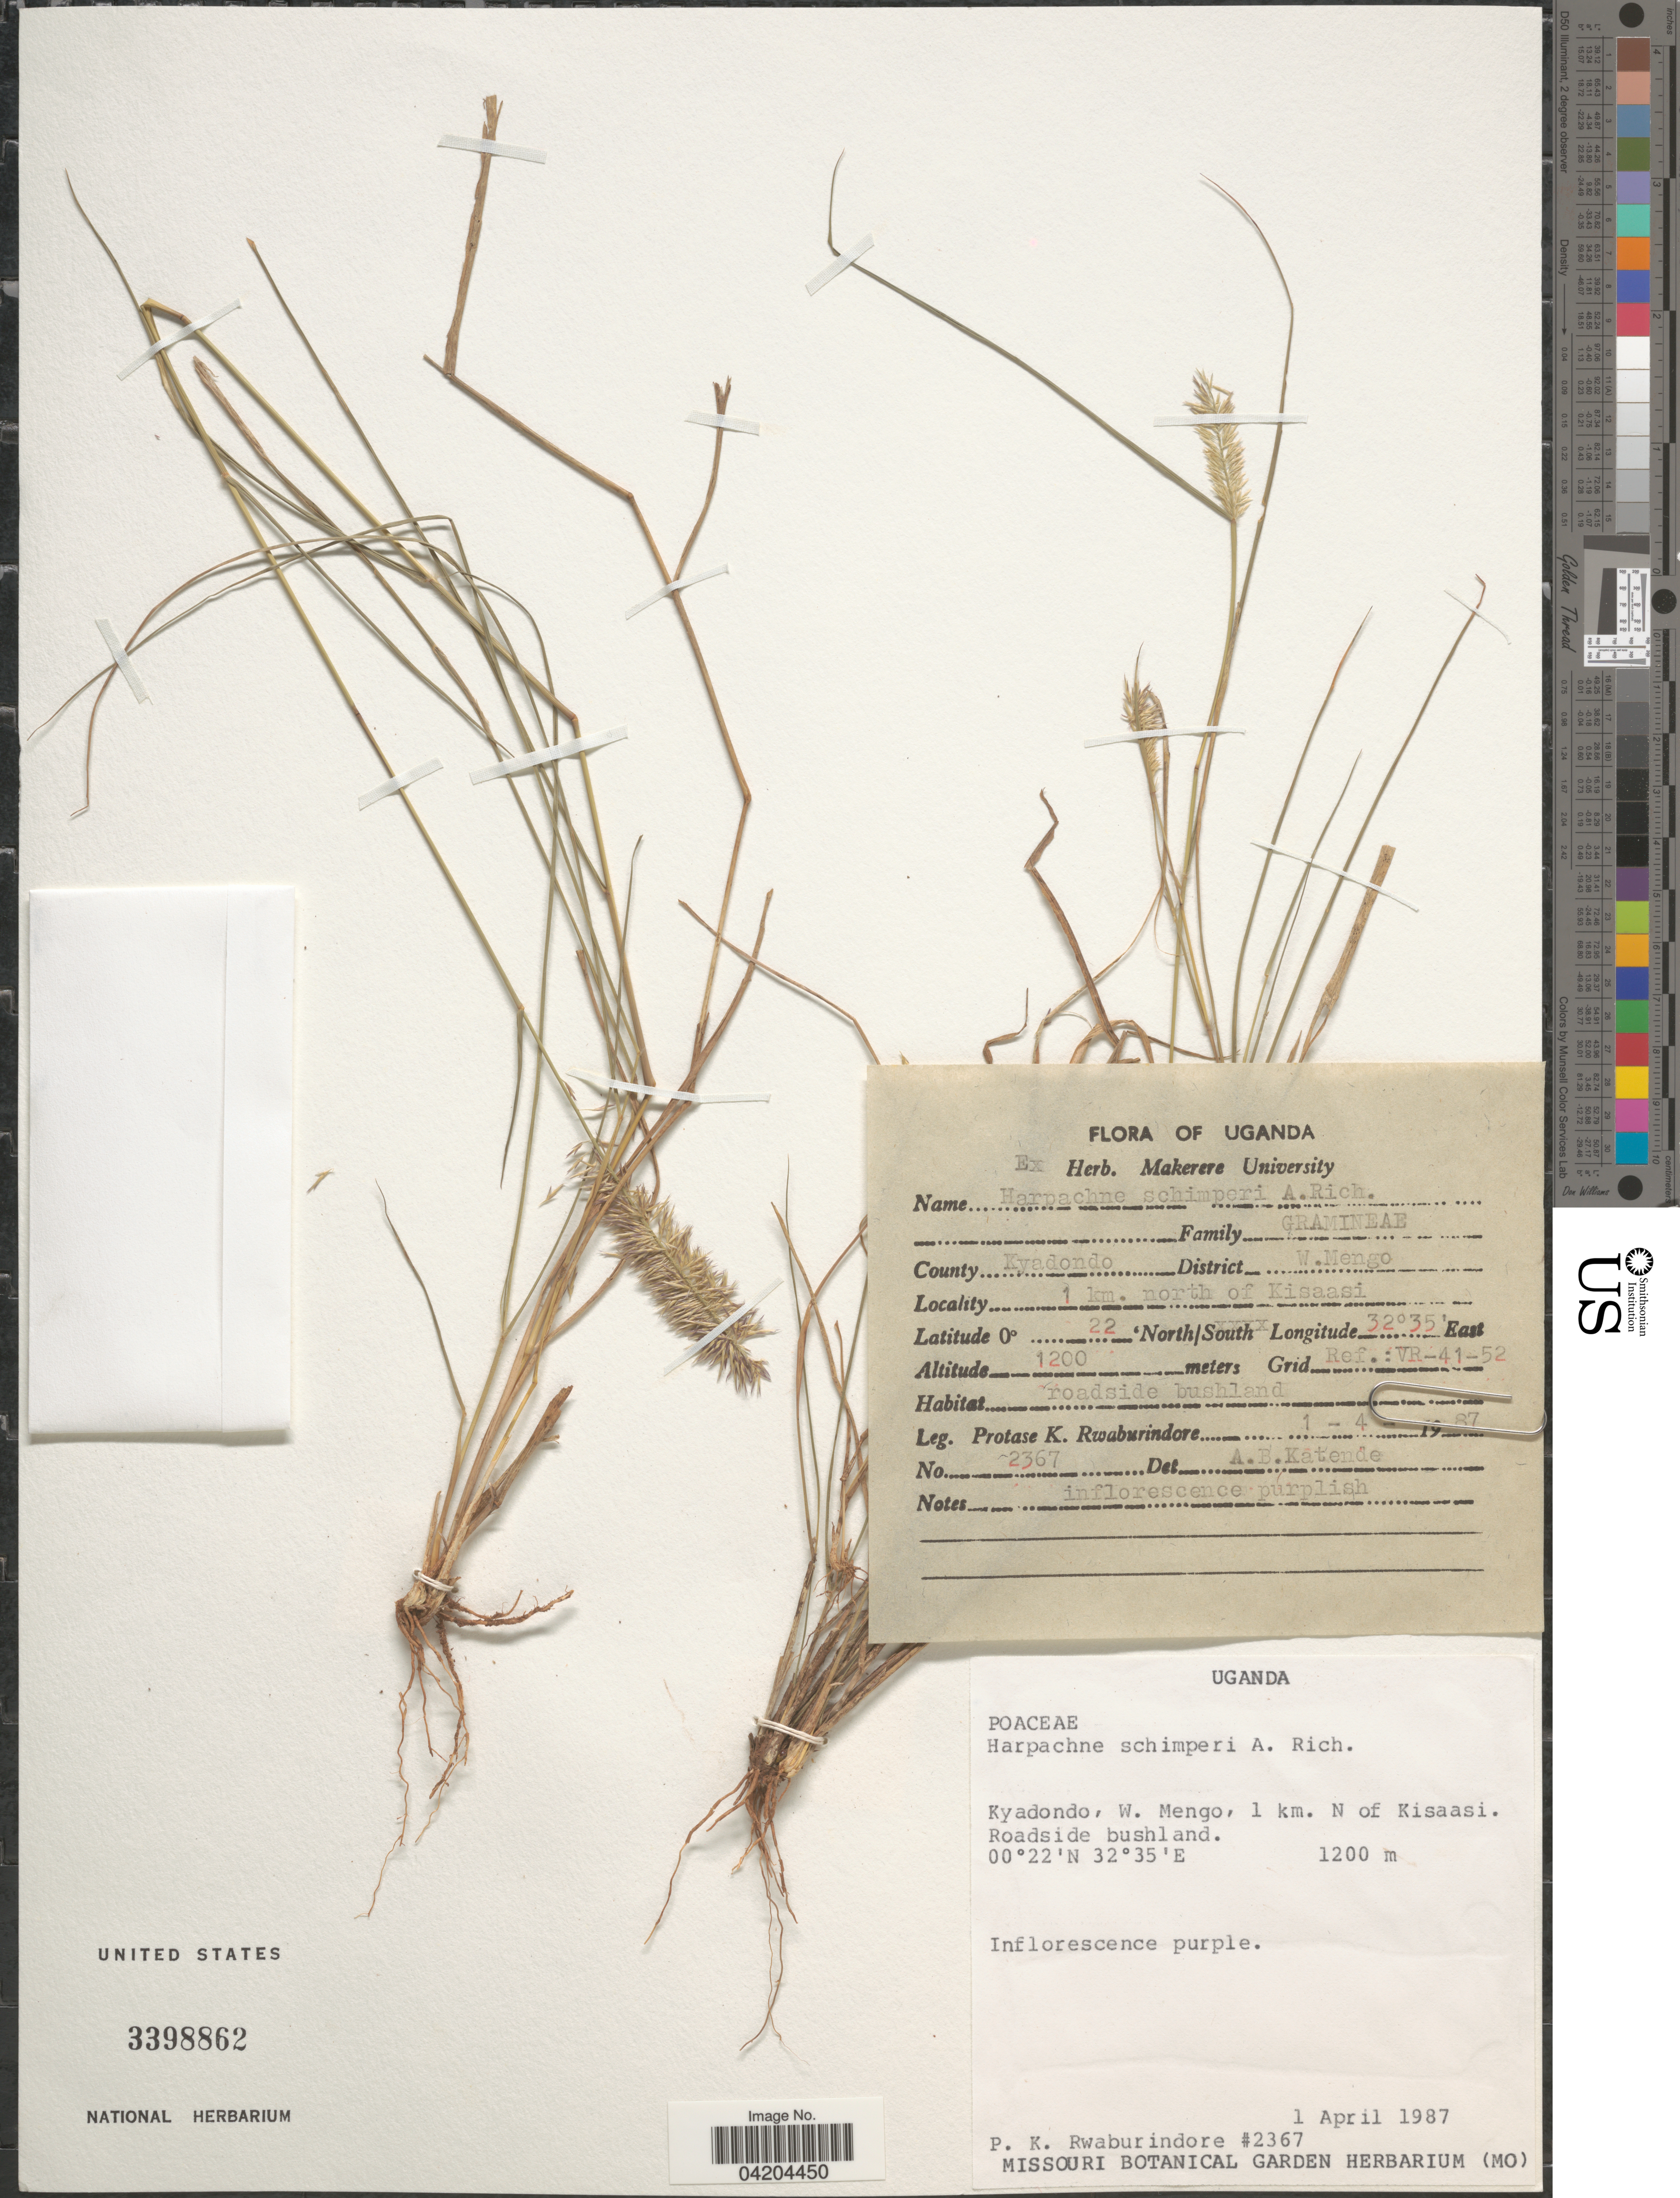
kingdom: Plantae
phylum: Tracheophyta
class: Liliopsida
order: Poales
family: Poaceae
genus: Eragrostis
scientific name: Eragrostis schimperi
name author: (A. Rich.) Benth.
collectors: P. Rwaburindore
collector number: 2367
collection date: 1987-04-01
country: Uganda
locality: Kyadondo, W. Mengo, 1 km. N of Kisaasi. Grid Ref.: VR-41-52.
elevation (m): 1200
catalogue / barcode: US 3398862